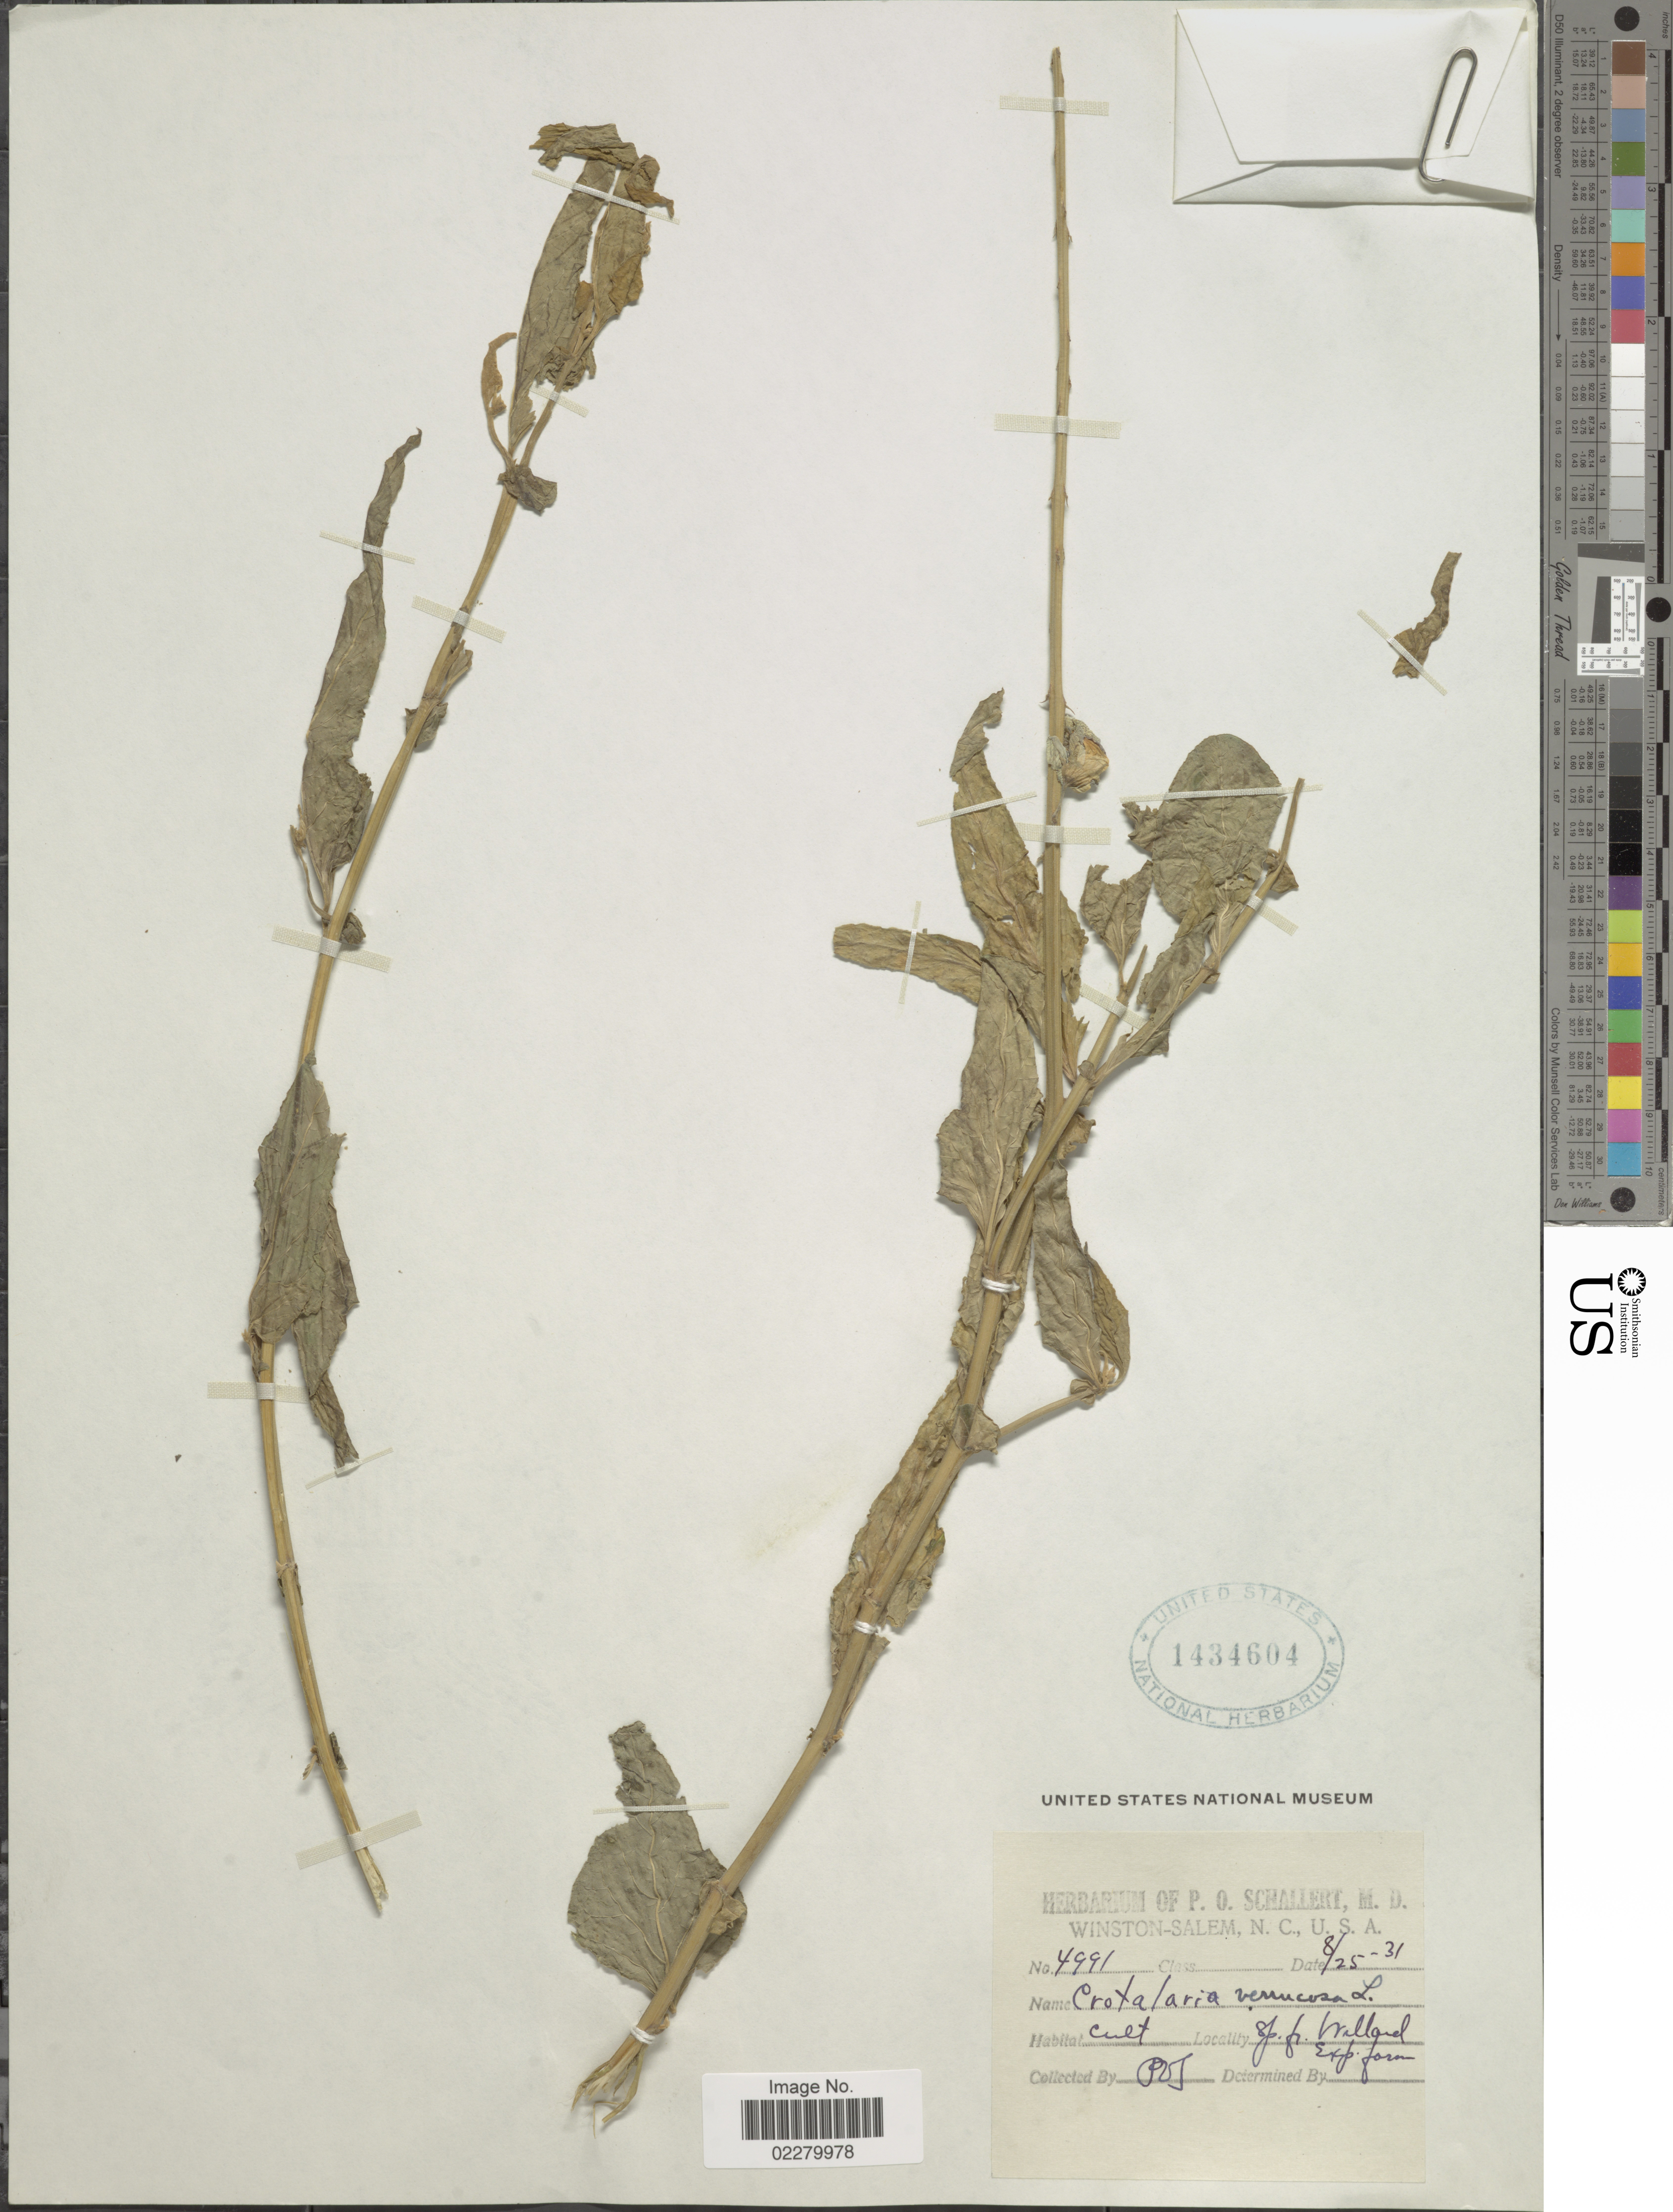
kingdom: Plantae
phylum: Tracheophyta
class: Magnoliopsida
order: Fabales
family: Fabaceae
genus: Crotalaria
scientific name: Crotalaria verrucosa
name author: L.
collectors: P. Schallert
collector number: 4991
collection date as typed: Transcribed d/m/y: 25/8/31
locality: Sp. fr. Willard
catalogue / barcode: US 1434604